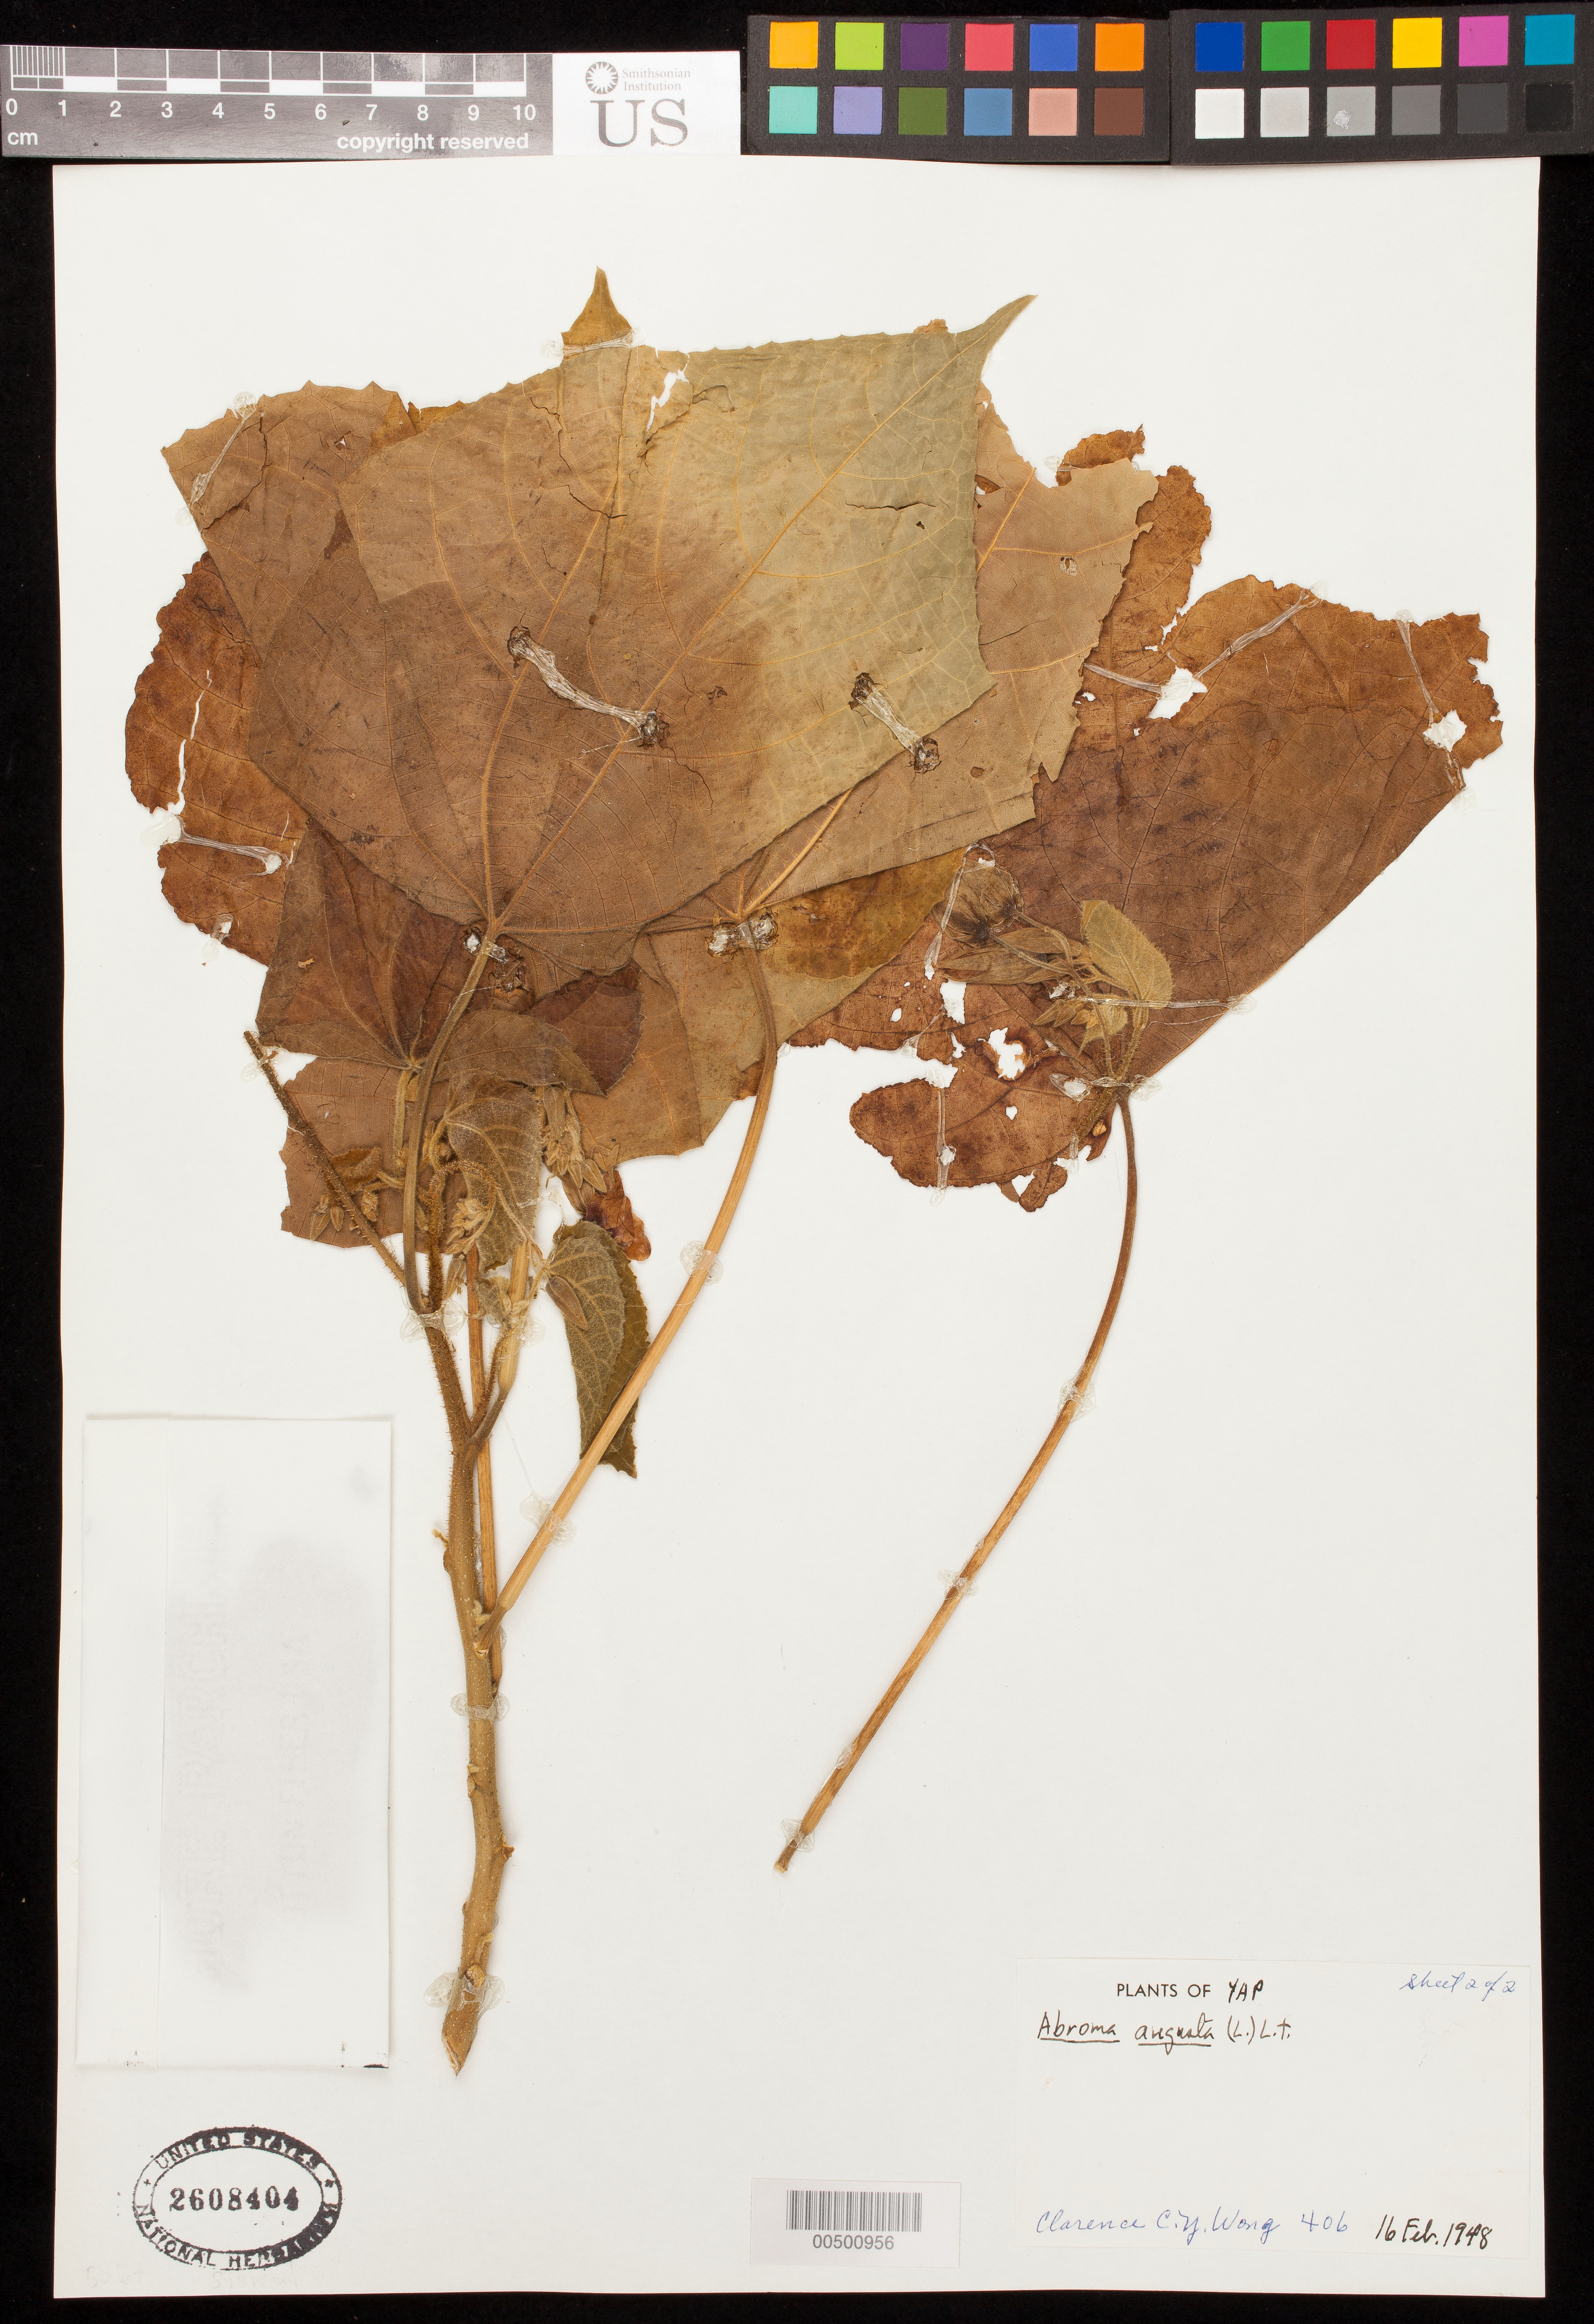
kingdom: Plantae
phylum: Tracheophyta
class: Magnoliopsida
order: Malvales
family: Malvaceae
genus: Abroma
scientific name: Abroma augusta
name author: (L.) L. f.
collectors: C. Wong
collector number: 406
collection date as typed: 16 Feb 1948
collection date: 1948-02-16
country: Micronesia, Federated States of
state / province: Yap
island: Yap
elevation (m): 9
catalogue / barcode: US 2608404